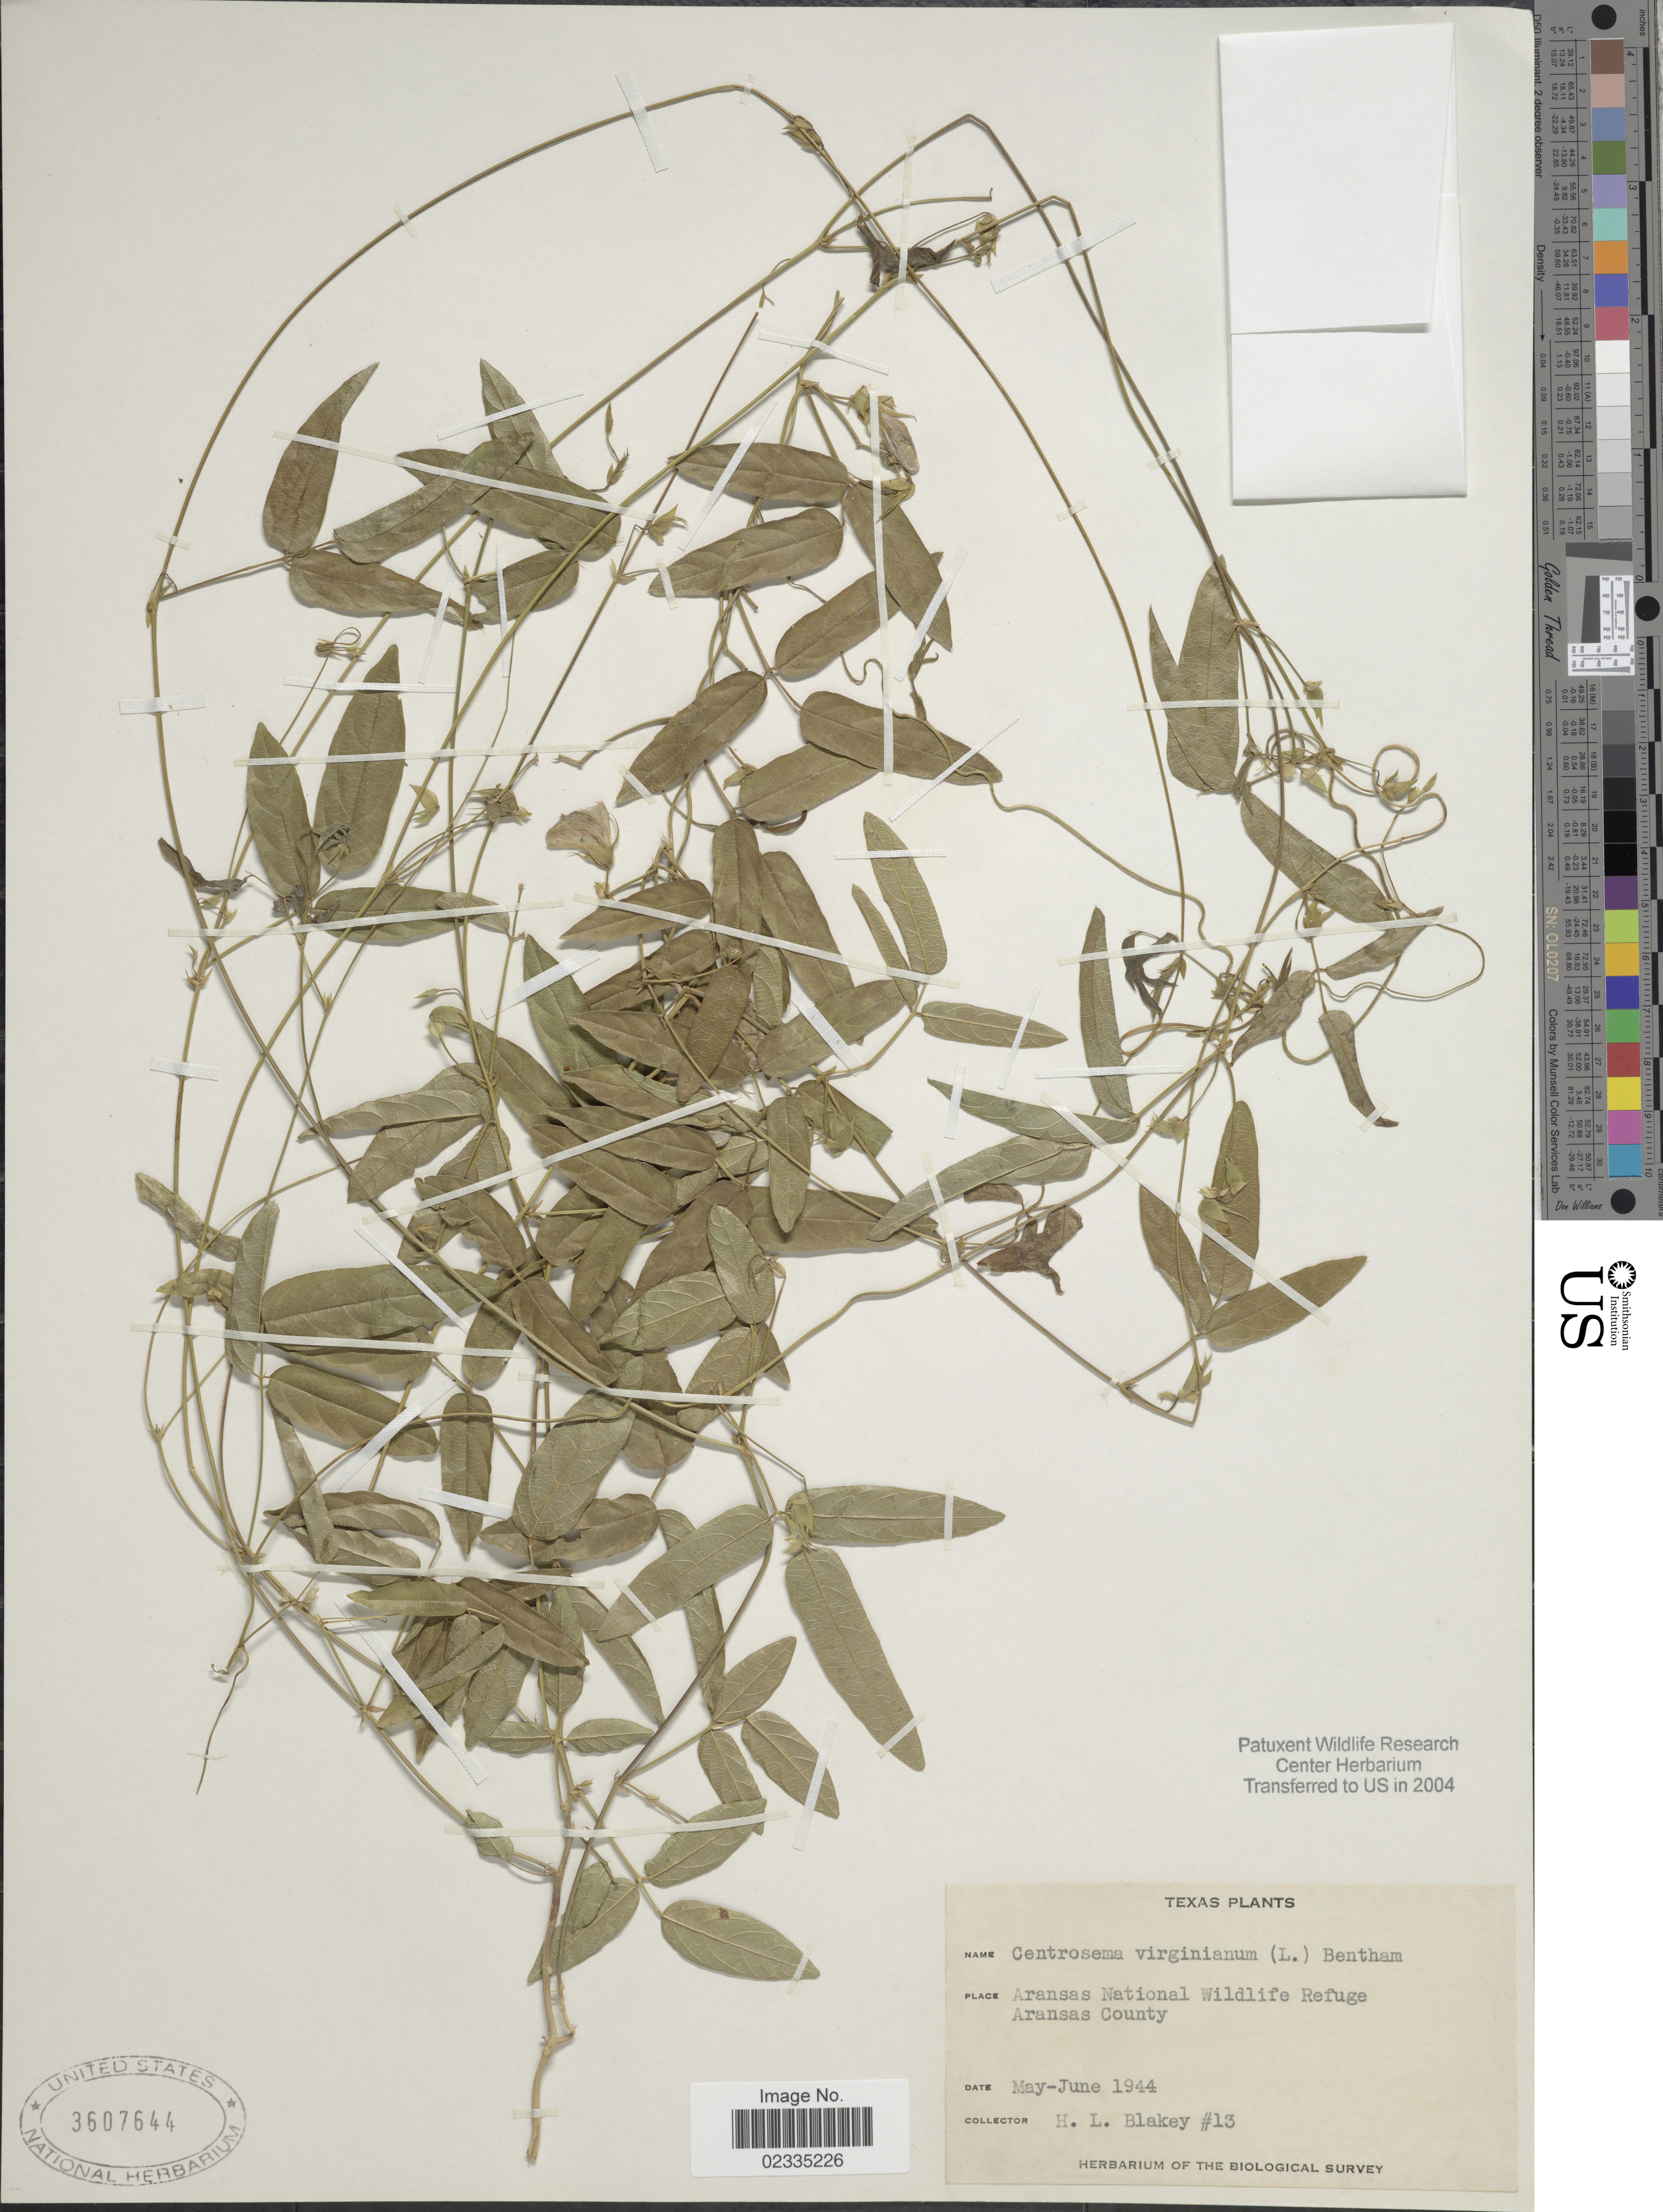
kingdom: Plantae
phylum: Tracheophyta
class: Magnoliopsida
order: Fabales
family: Fabaceae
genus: Centrosema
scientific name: Centrosema virginianum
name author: (L.) Benth.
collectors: H. Blakey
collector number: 13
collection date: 1944-05/1944-06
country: United States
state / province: Texas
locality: Aransas National Wildlife Refuge, Aransas County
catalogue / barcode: US 3607644